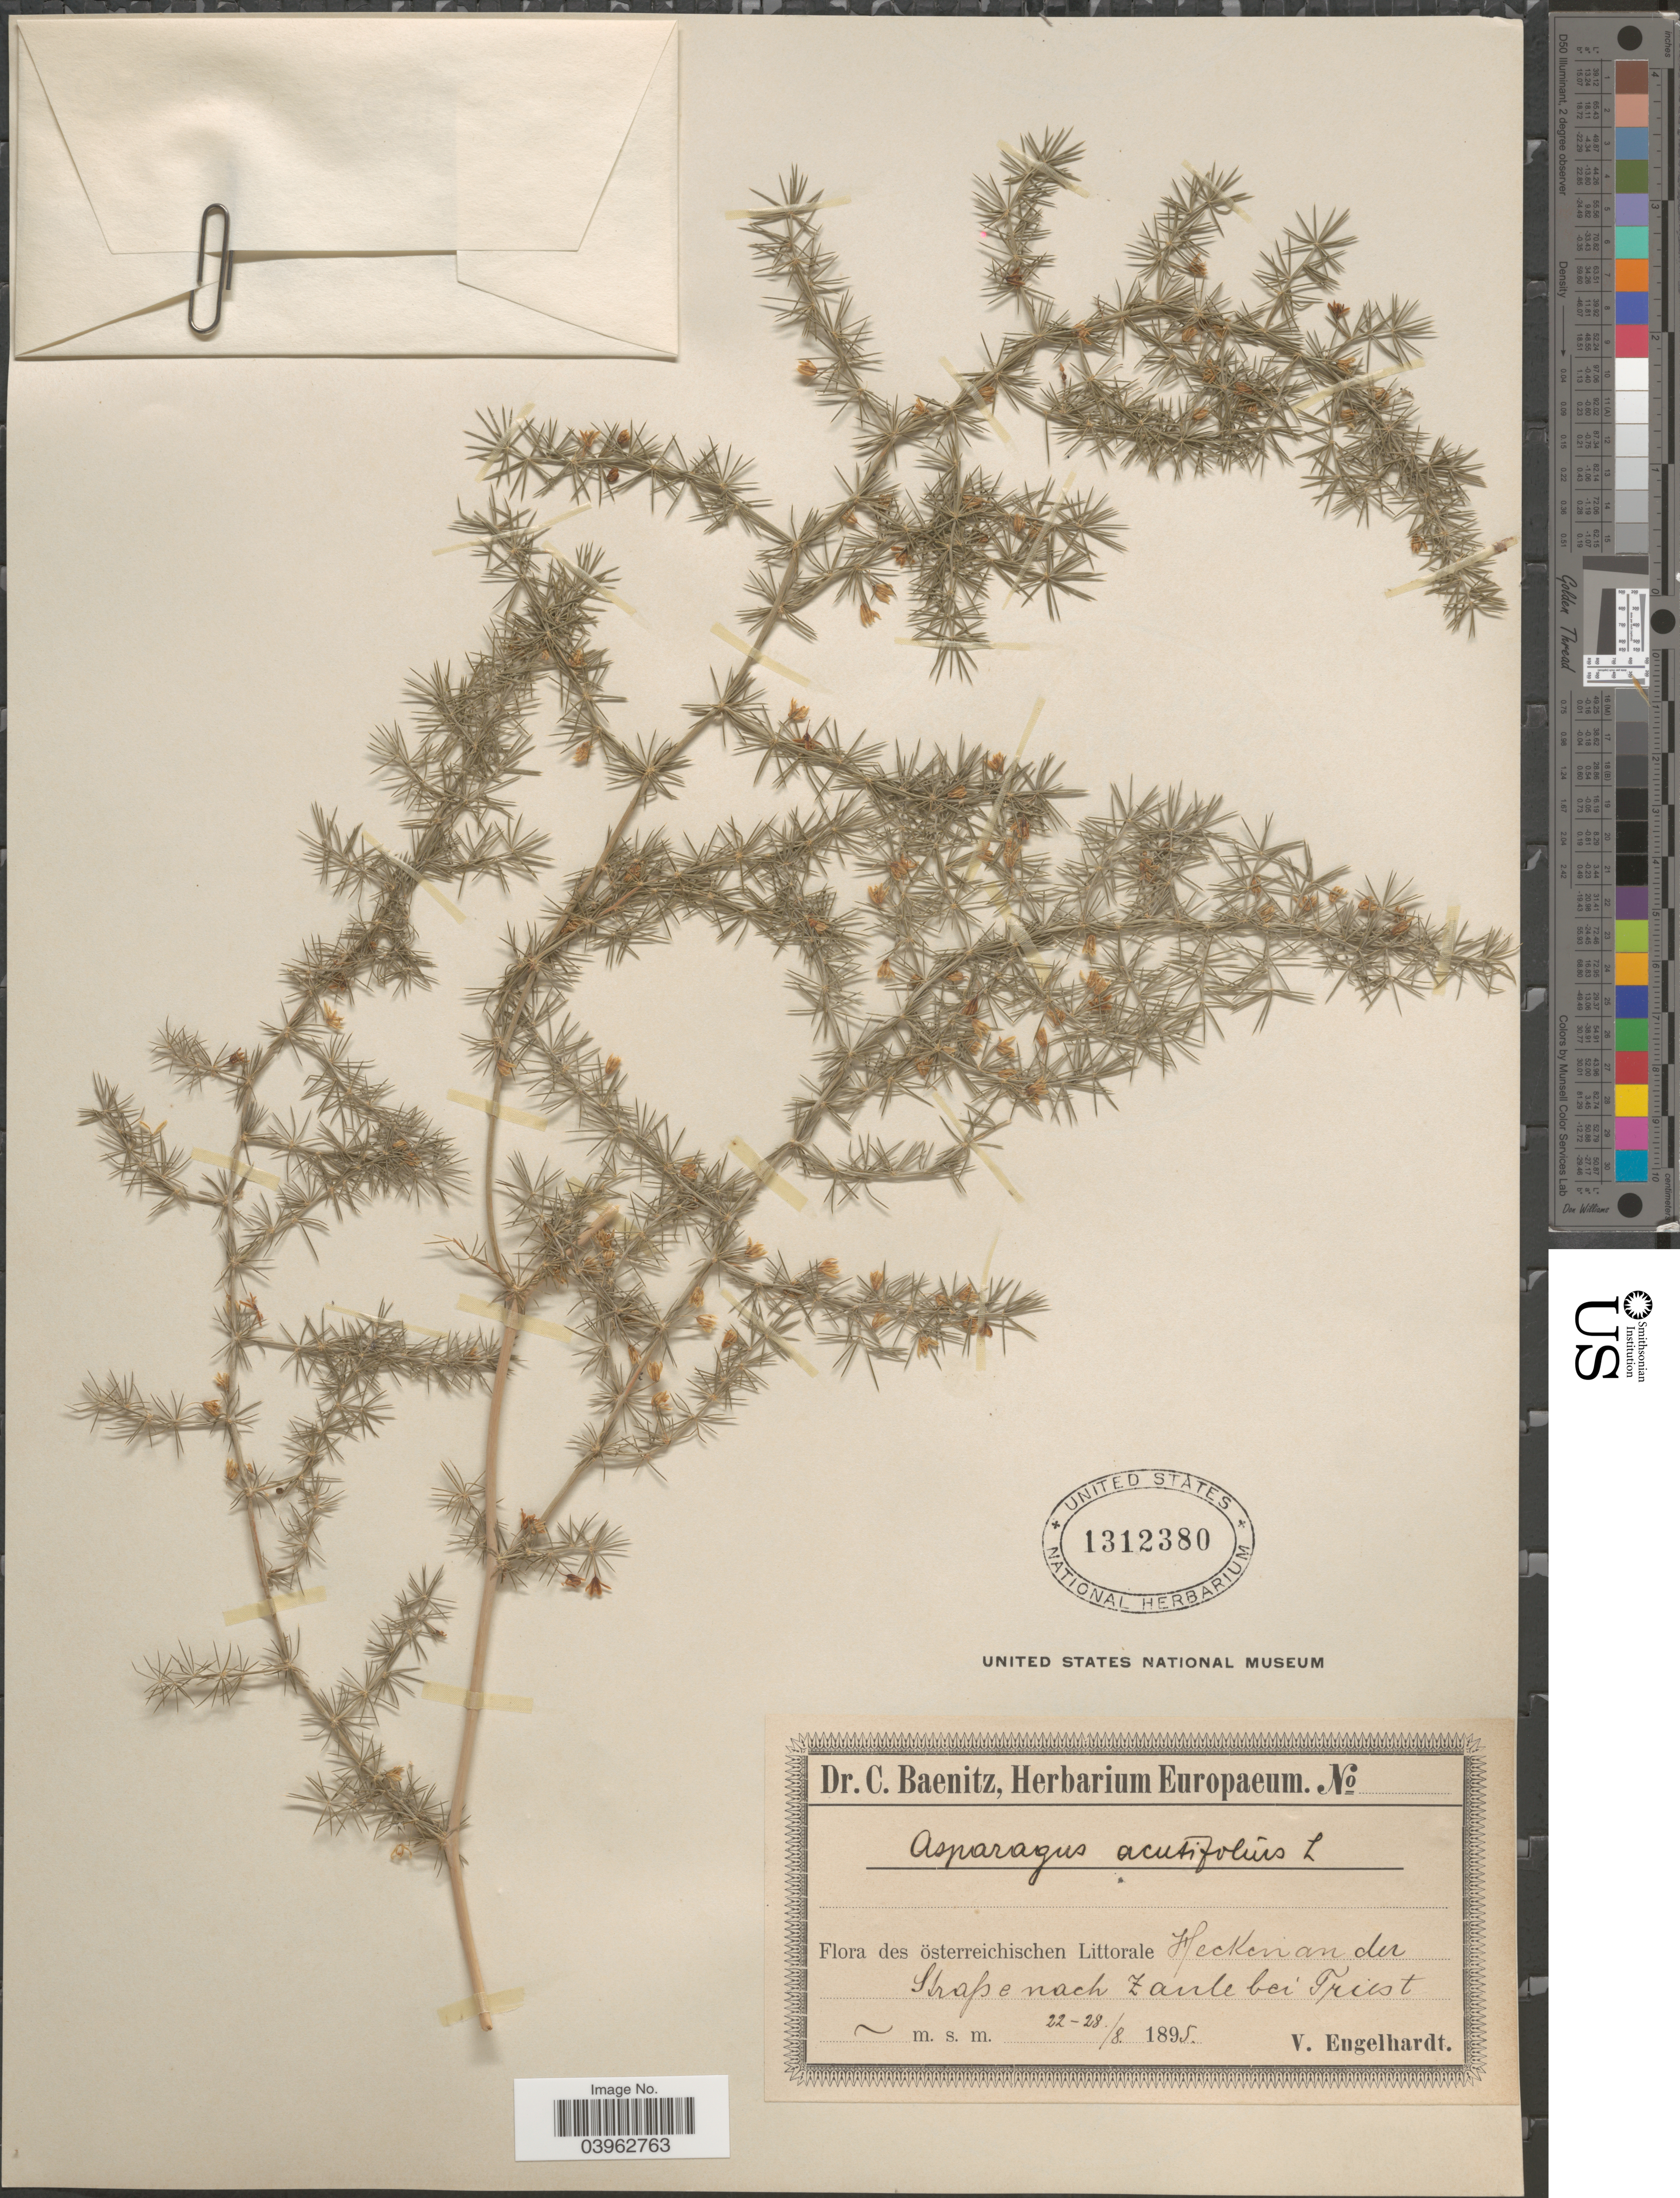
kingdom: Plantae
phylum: Tracheophyta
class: Liliopsida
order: Asparagales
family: Asparagaceae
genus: Asparagus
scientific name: Asparagus acutifolius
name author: L.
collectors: V. Engelhardt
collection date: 1895-08-22/1895-08-28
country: Italy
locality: Österreichischen Littorale Hecken an der Strasse nach Zaule bei Triest.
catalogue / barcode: US 1312380